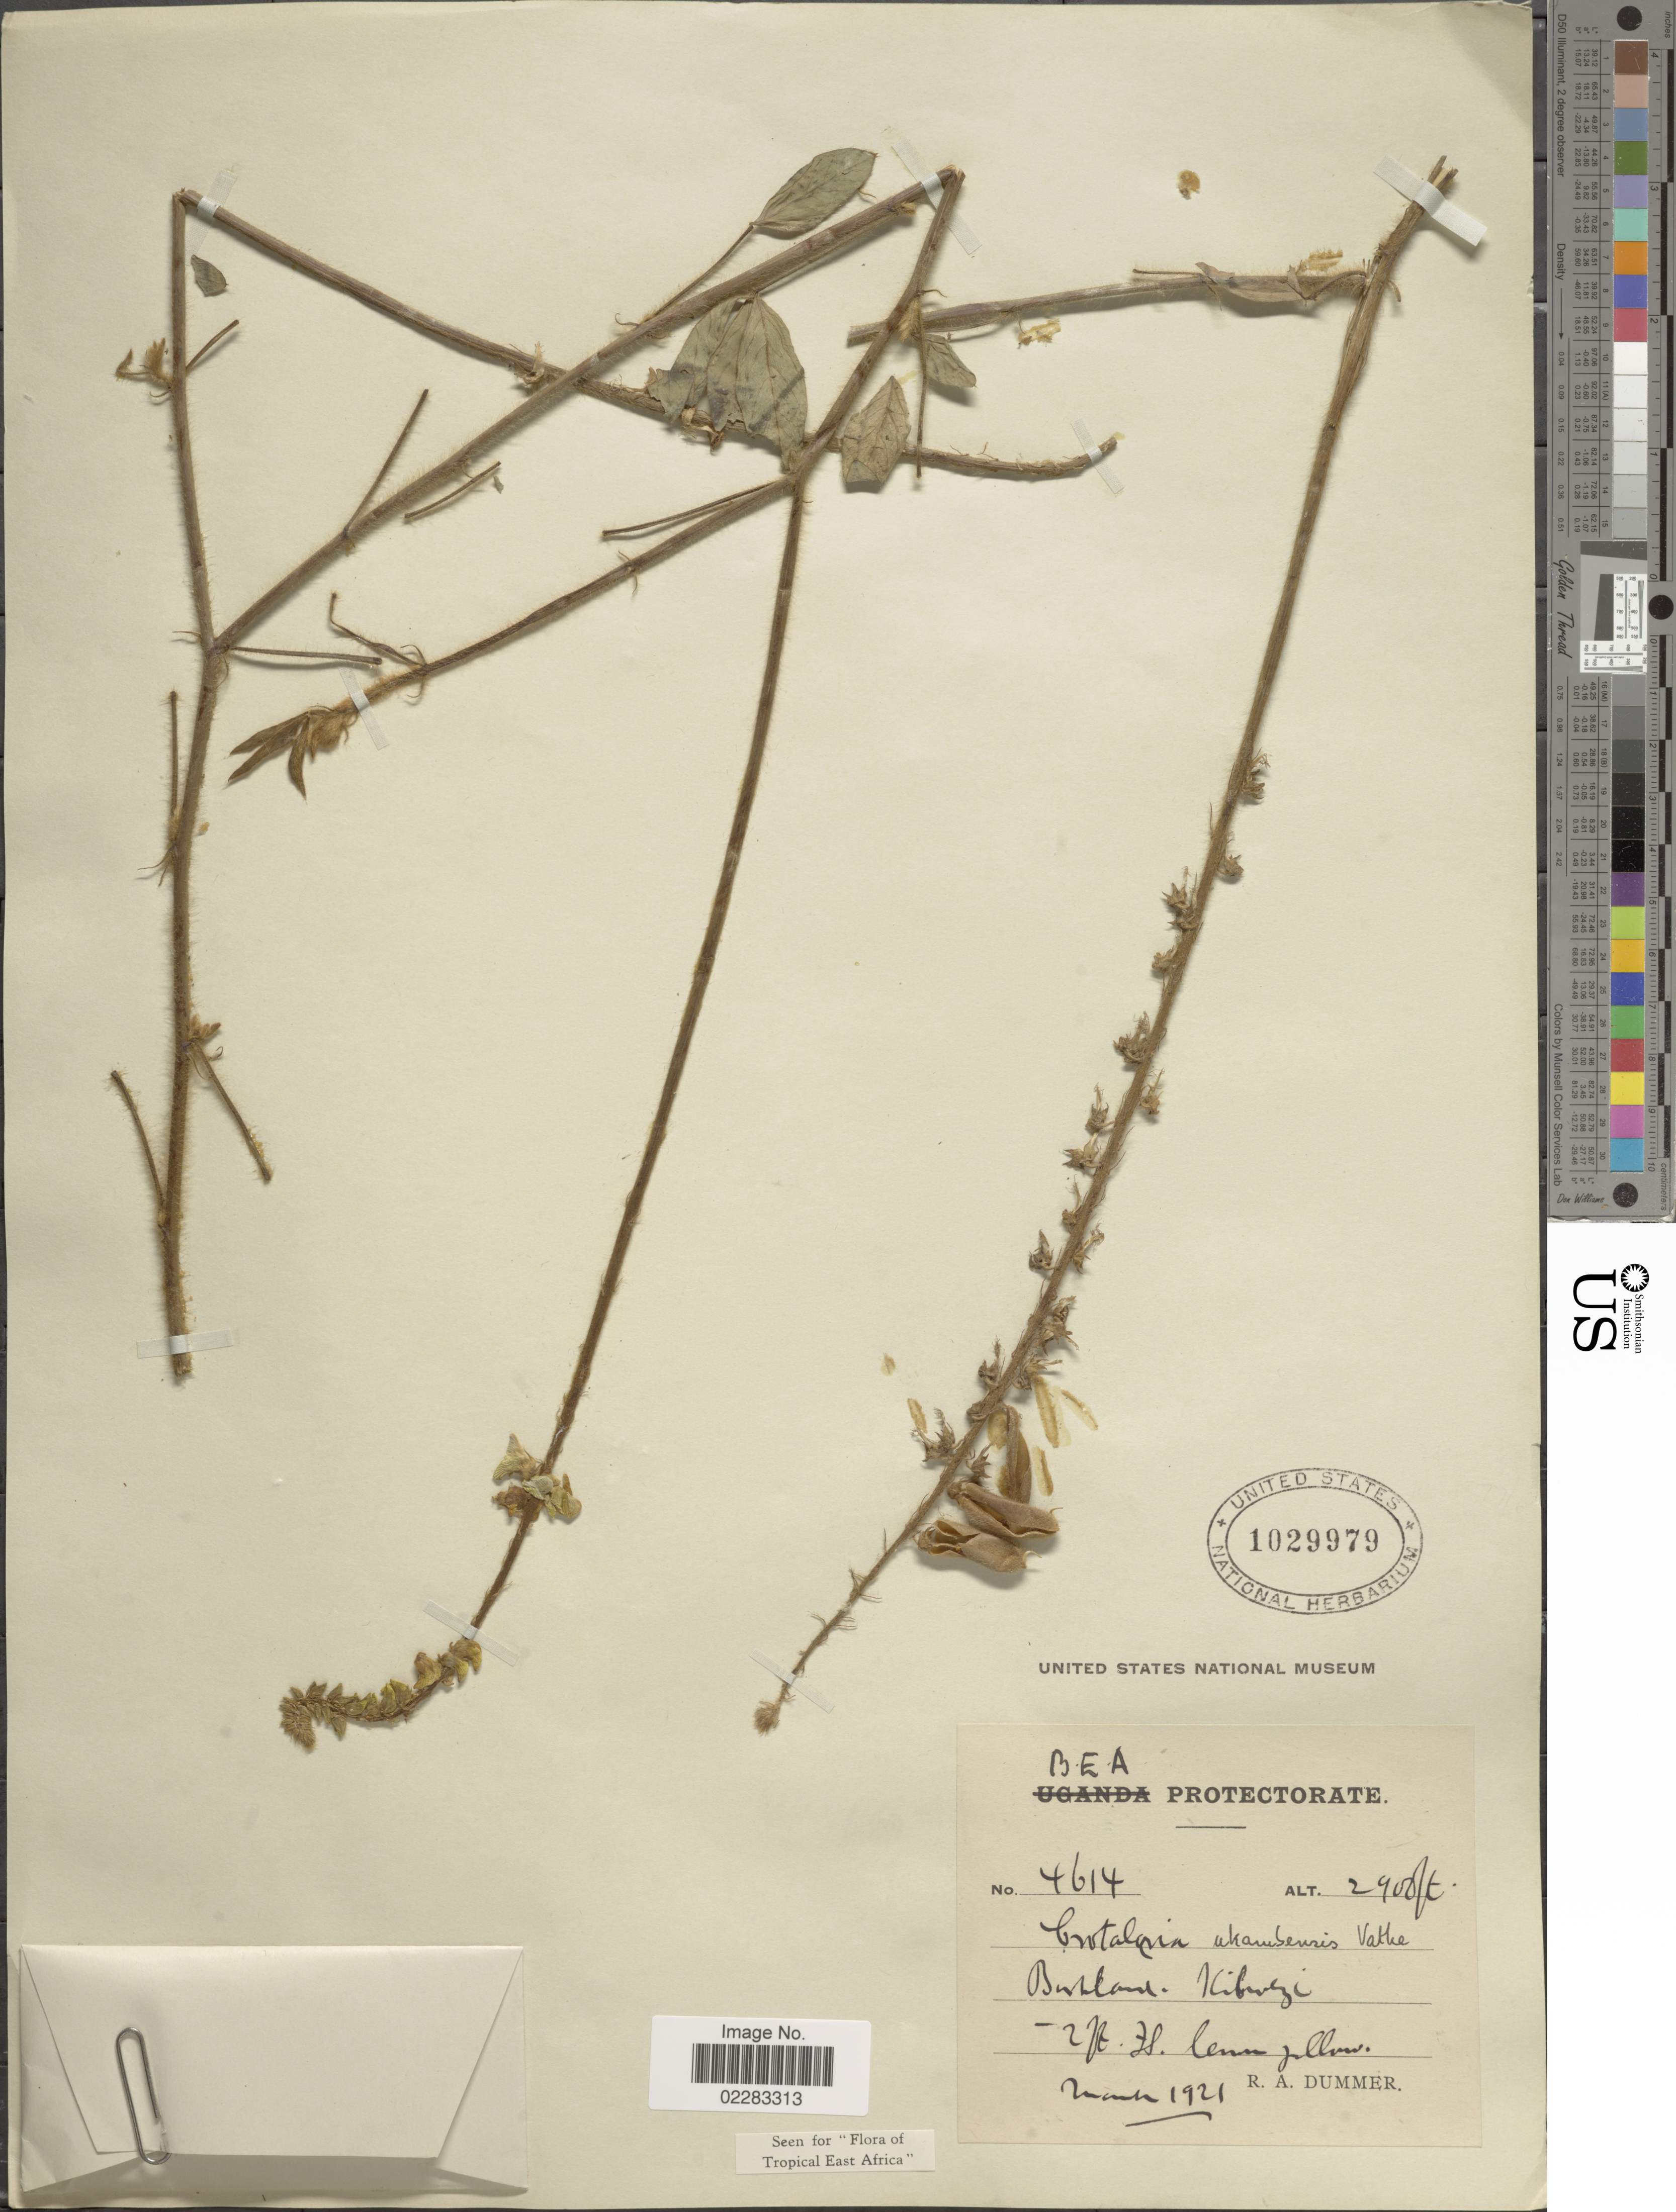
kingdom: Plantae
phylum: Tracheophyta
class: Magnoliopsida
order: Fabales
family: Fabaceae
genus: Crotalaria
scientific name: Crotalaria ukambensis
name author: Vatke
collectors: R. Dümmer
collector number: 4614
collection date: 1921-03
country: Kenya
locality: B.E.A. Protectorate, Bushland, Kibwezi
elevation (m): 884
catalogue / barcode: US 1029979